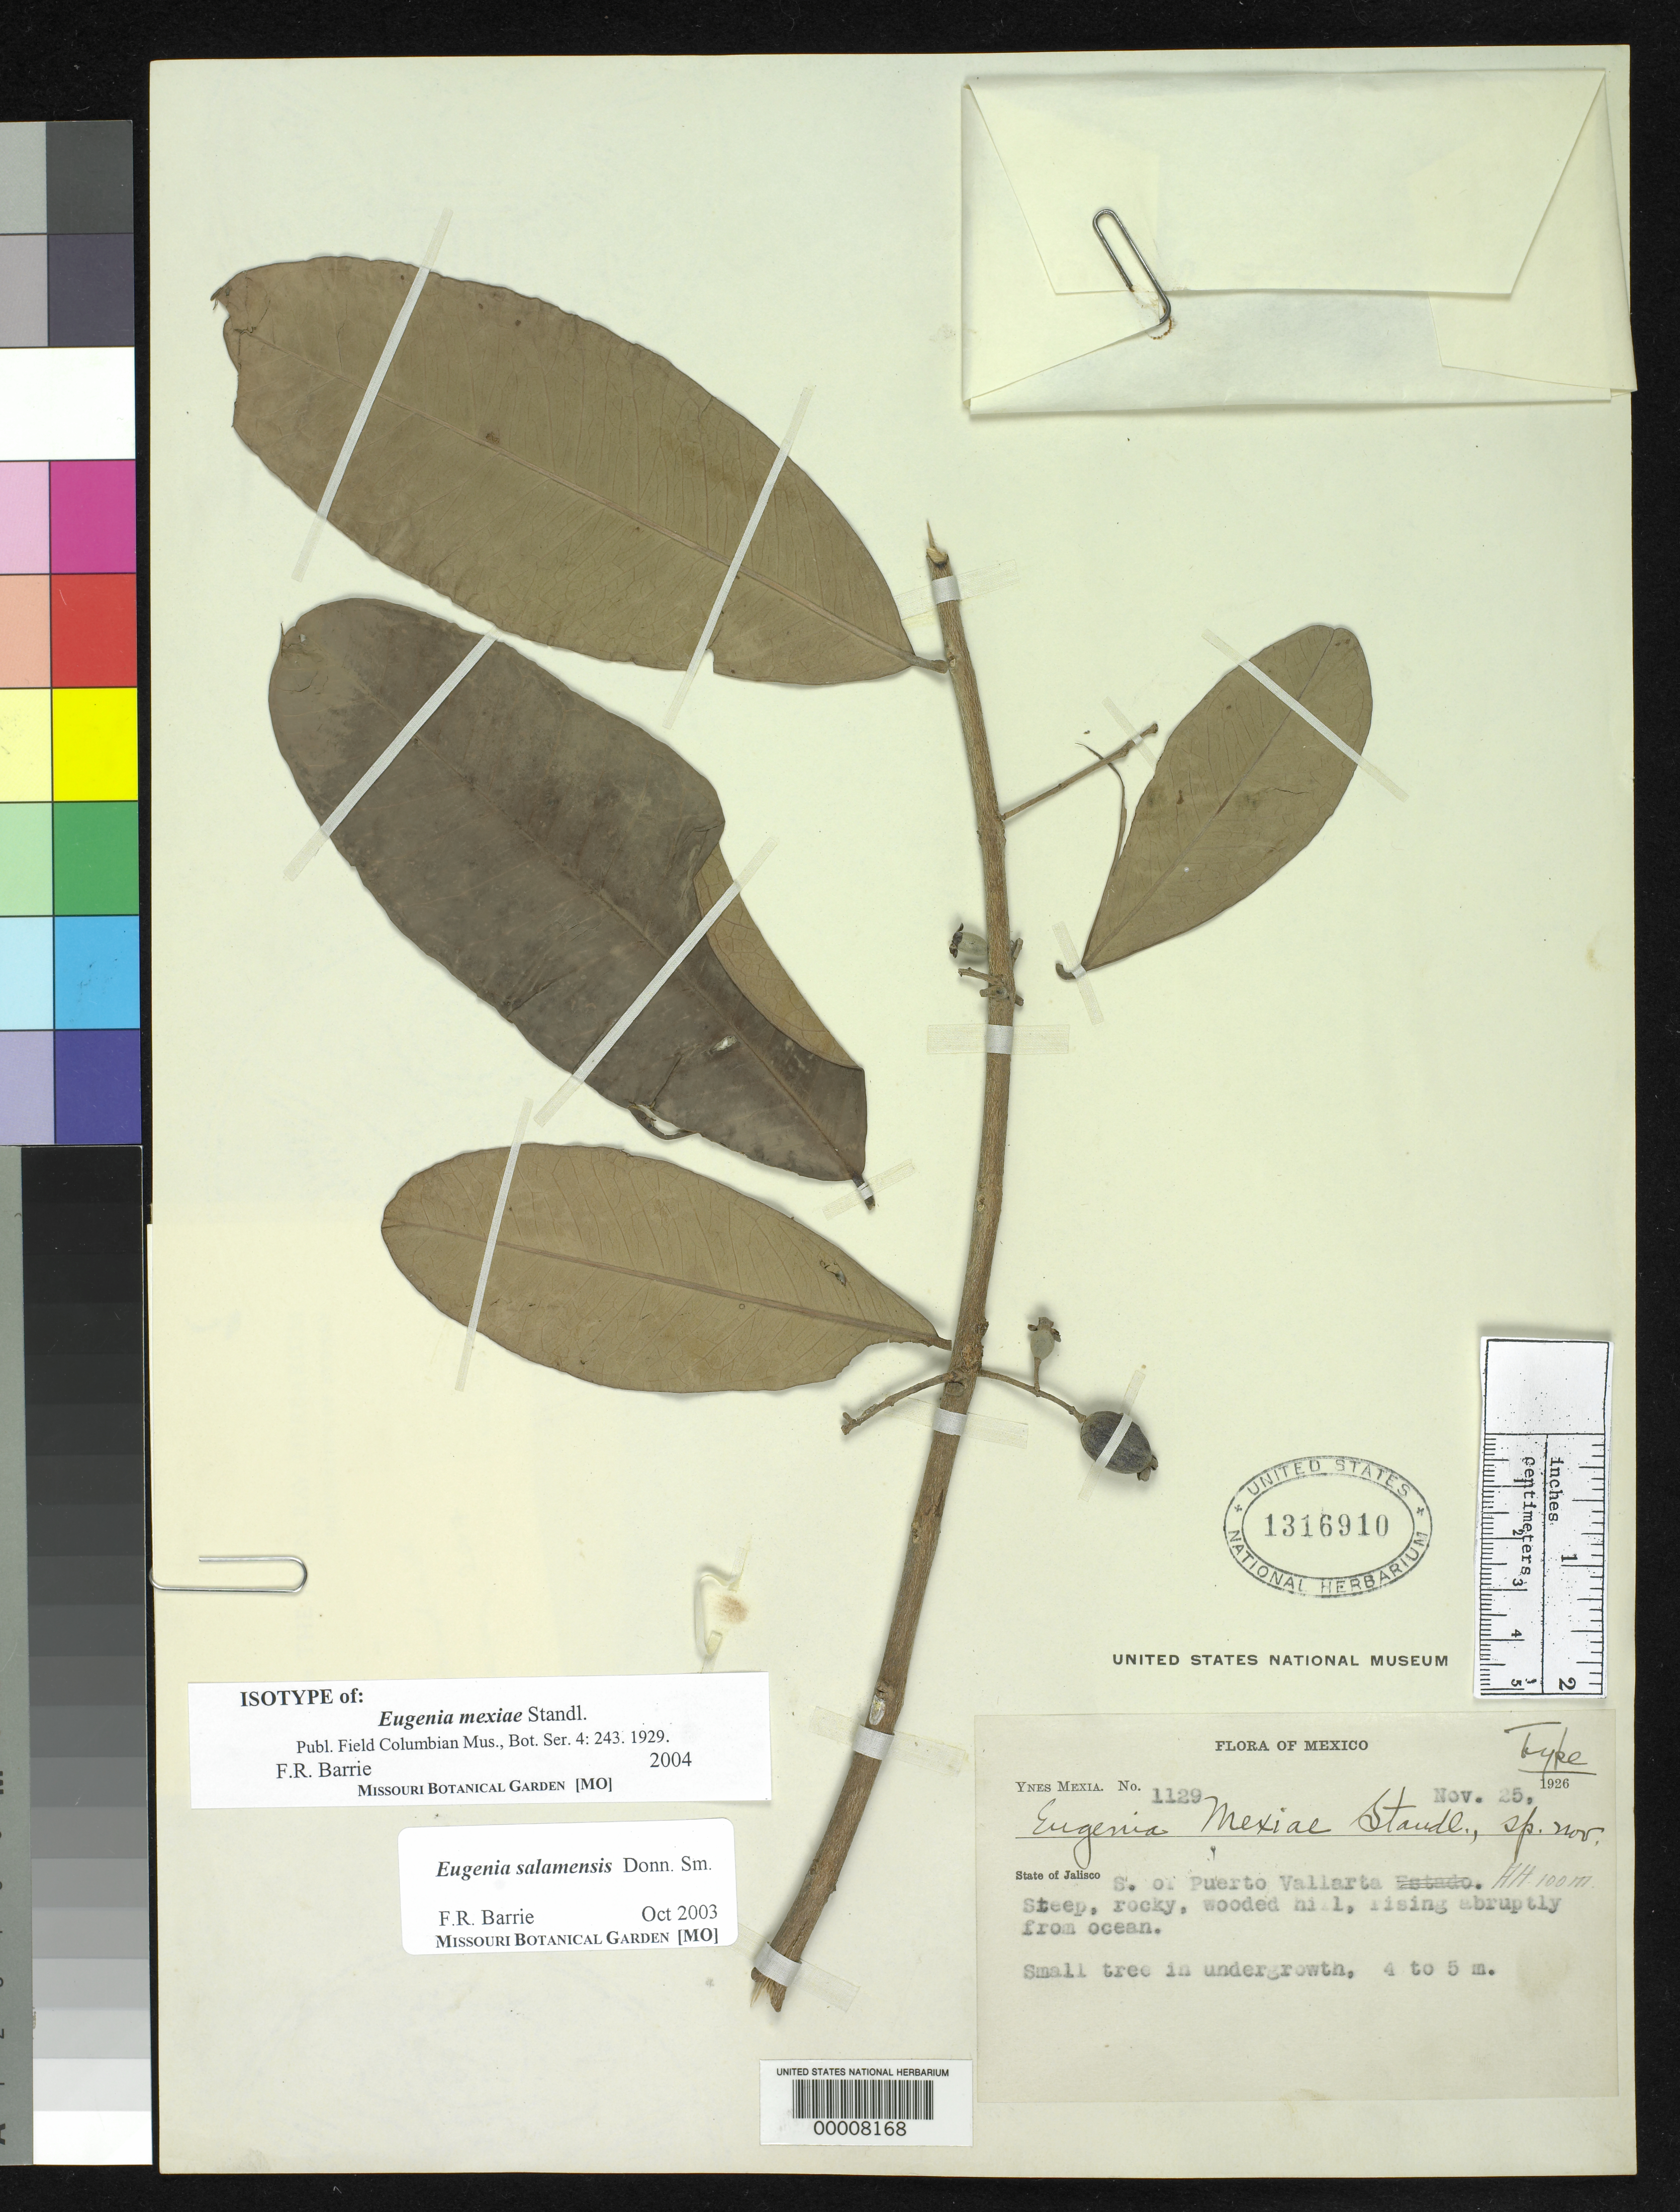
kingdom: Plantae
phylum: Tracheophyta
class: Magnoliopsida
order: Myrtales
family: Myrtaceae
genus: Eugenia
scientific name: Eugenia mexiae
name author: Standl.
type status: Isotype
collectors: Y. Mexia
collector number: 1129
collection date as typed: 25 Nov 1926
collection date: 1926-11-25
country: Mexico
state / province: Jalisco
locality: S of Puerto Vallarta.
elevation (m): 100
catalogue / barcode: US 1316910